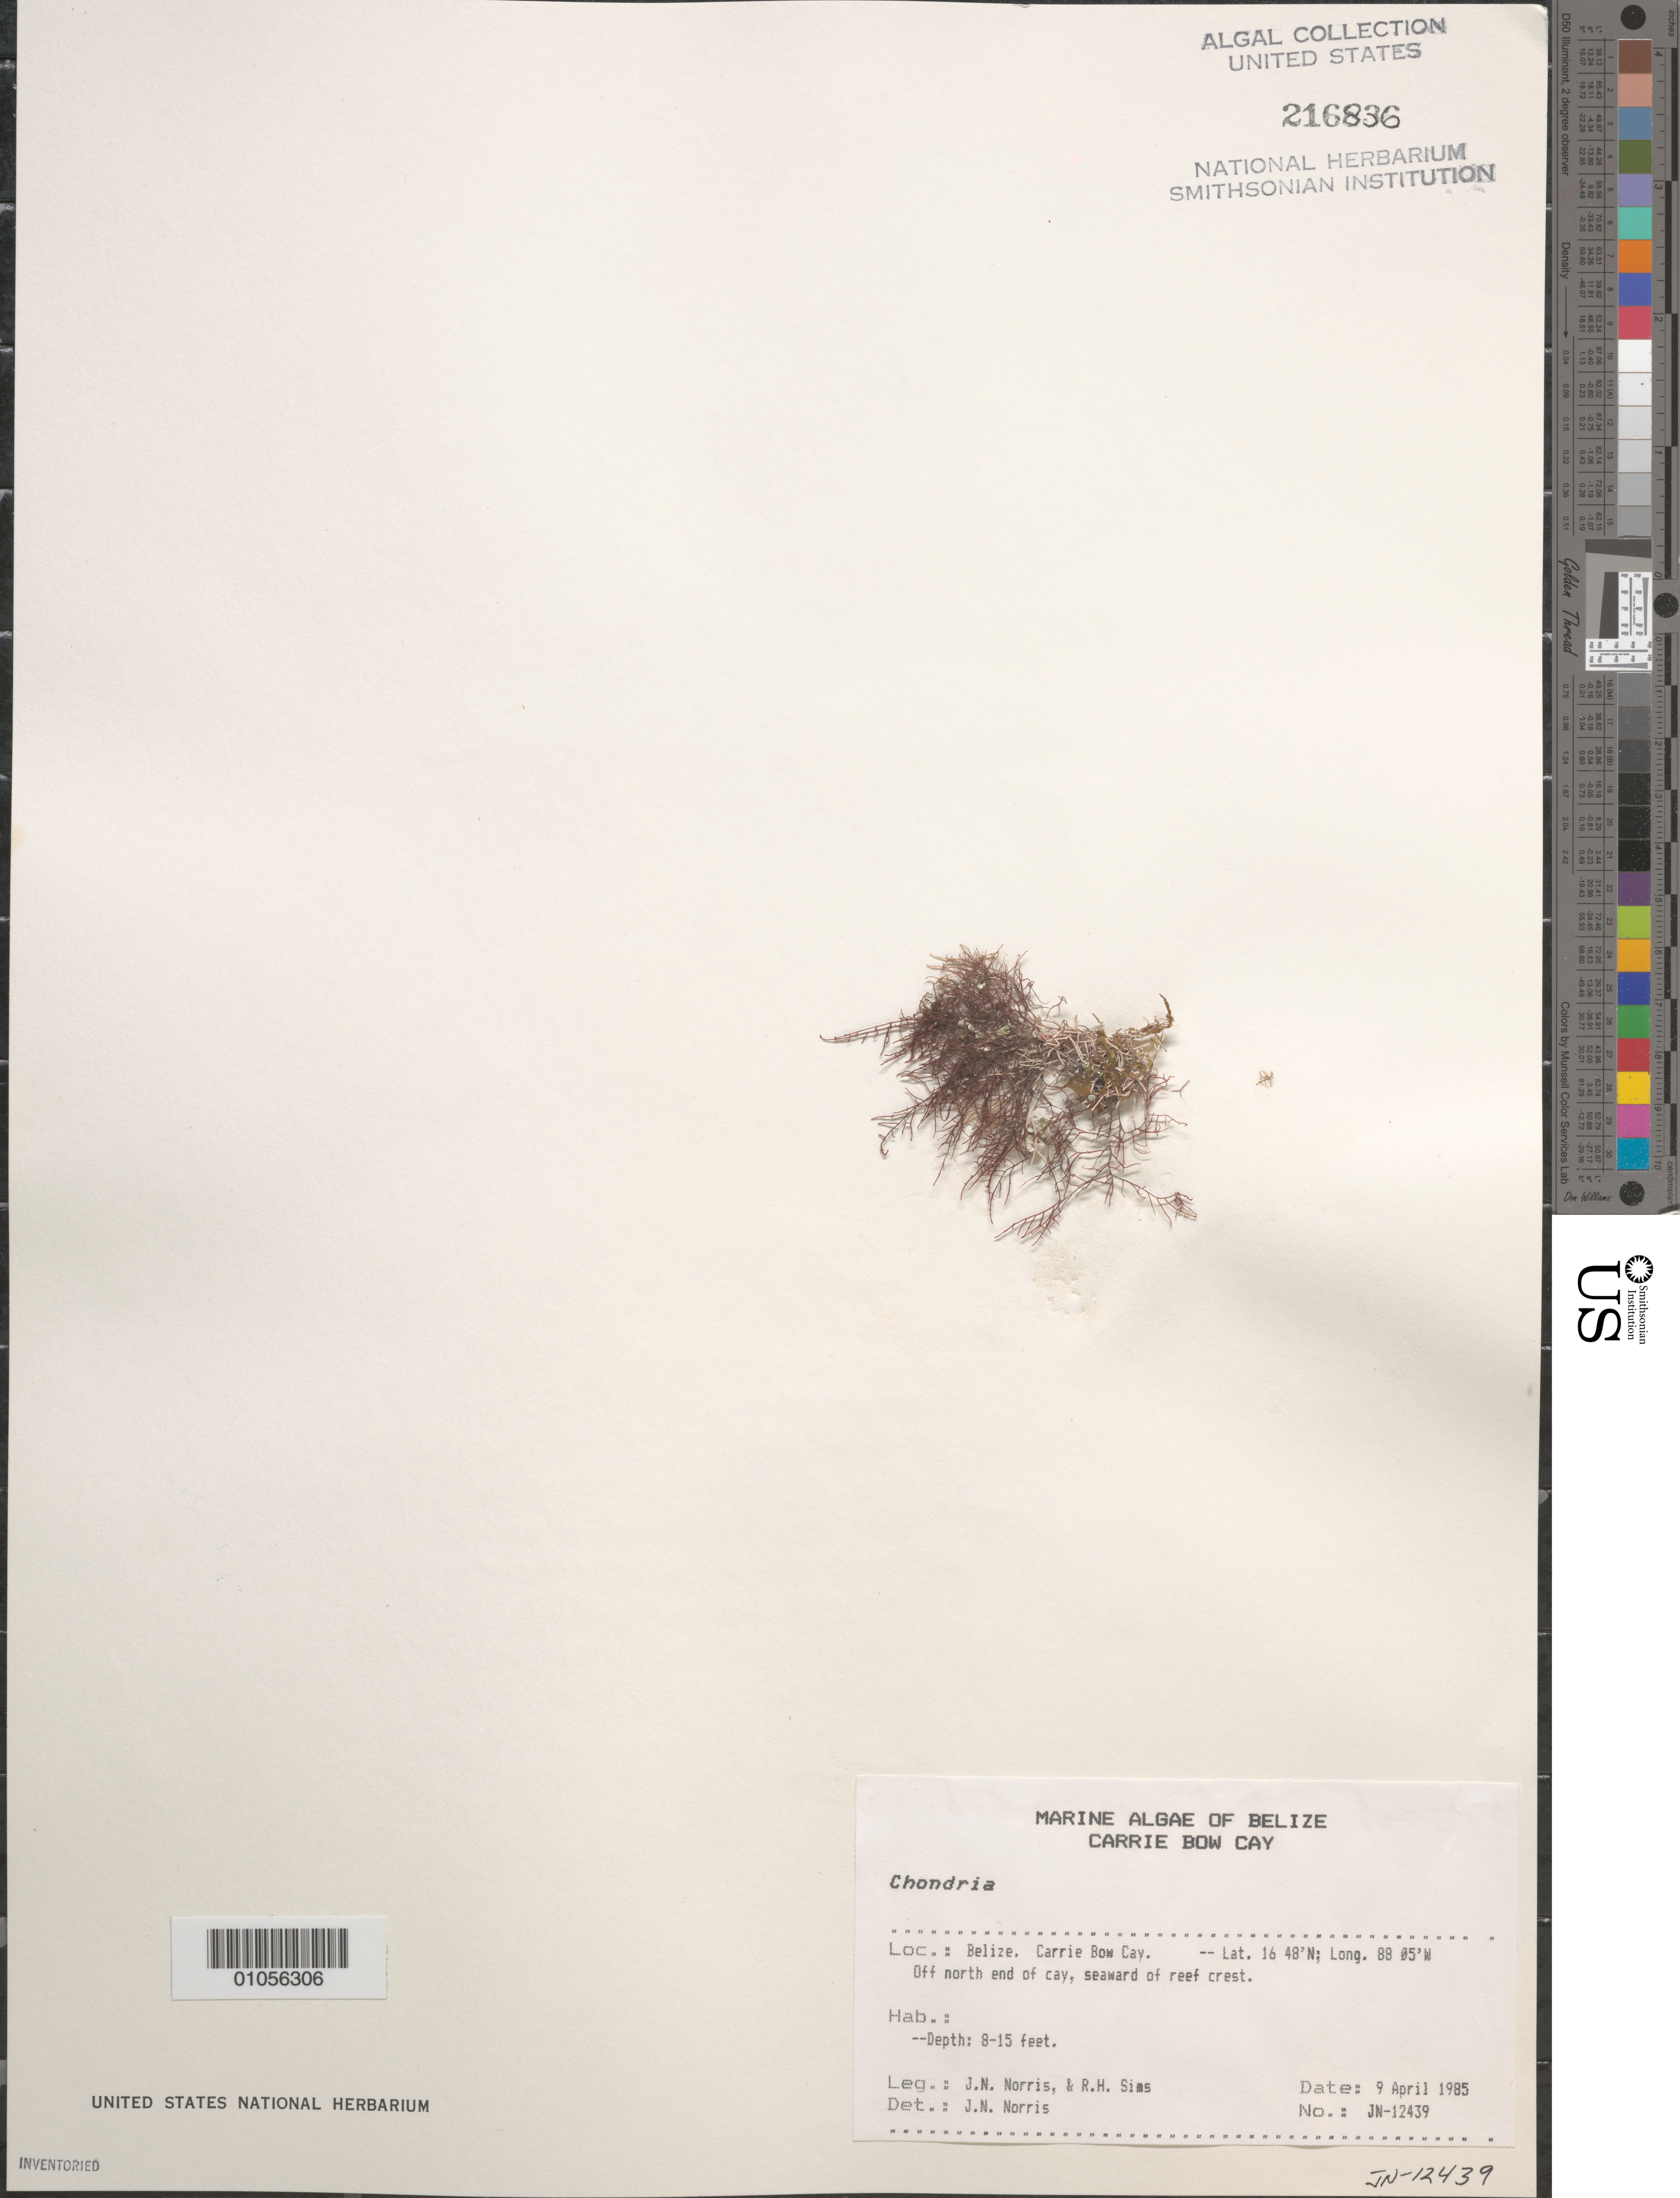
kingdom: Plantae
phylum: Rhodophyta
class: Florideophyceae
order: Ceramiales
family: Rhodomelaceae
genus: Chondria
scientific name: Chondria sp.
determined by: Norris, James N.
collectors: J. N. Norris & R. H. Sims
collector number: JN-12439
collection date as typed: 09 Apr 1985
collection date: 1985-04-09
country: Belize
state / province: Stann Creek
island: Carrie Bow Cay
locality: Off north end of cay, seaward of reef crest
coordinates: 16 48'N, 88 05'W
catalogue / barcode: US 216836